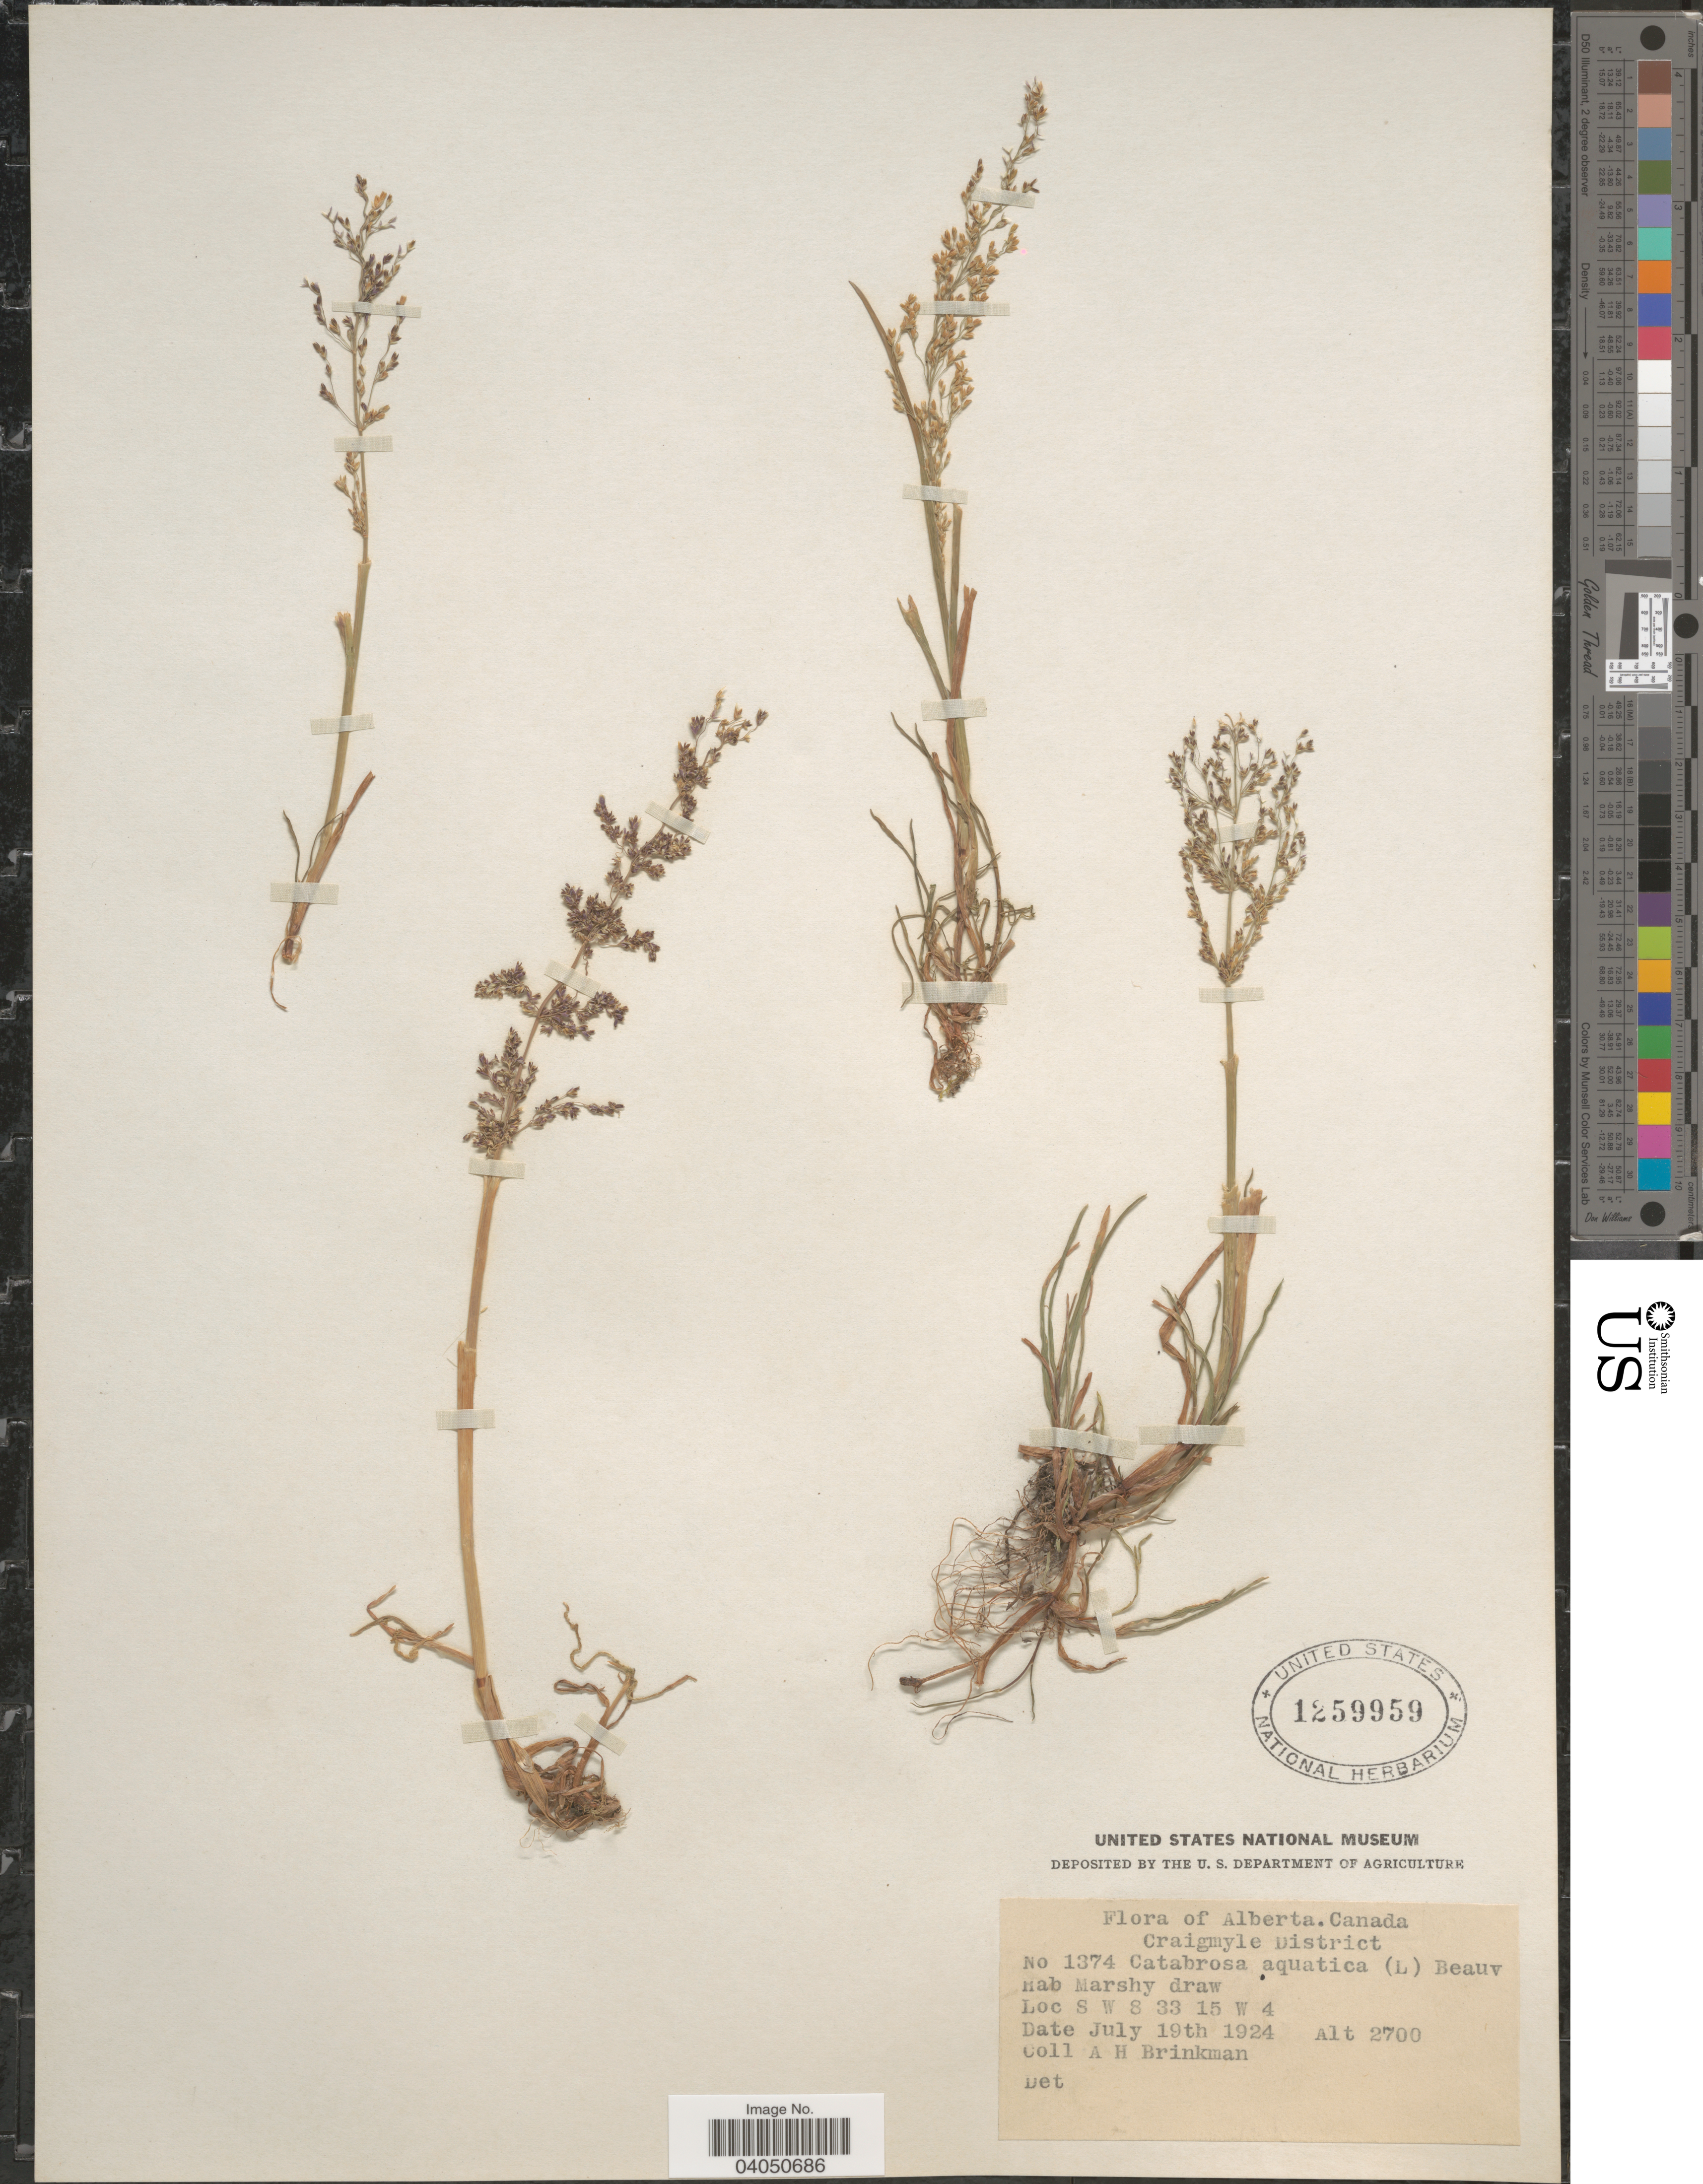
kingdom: Plantae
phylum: Tracheophyta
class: Liliopsida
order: Poales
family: Poaceae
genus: Catabrosa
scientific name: Catabrosa aquatica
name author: (L.) P. Beauv.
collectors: A. Brinkman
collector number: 1374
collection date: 1924-07-19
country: Canada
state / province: Alberta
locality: Craigmyle District. S W 8 33 15 W 4.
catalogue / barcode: US 1259959